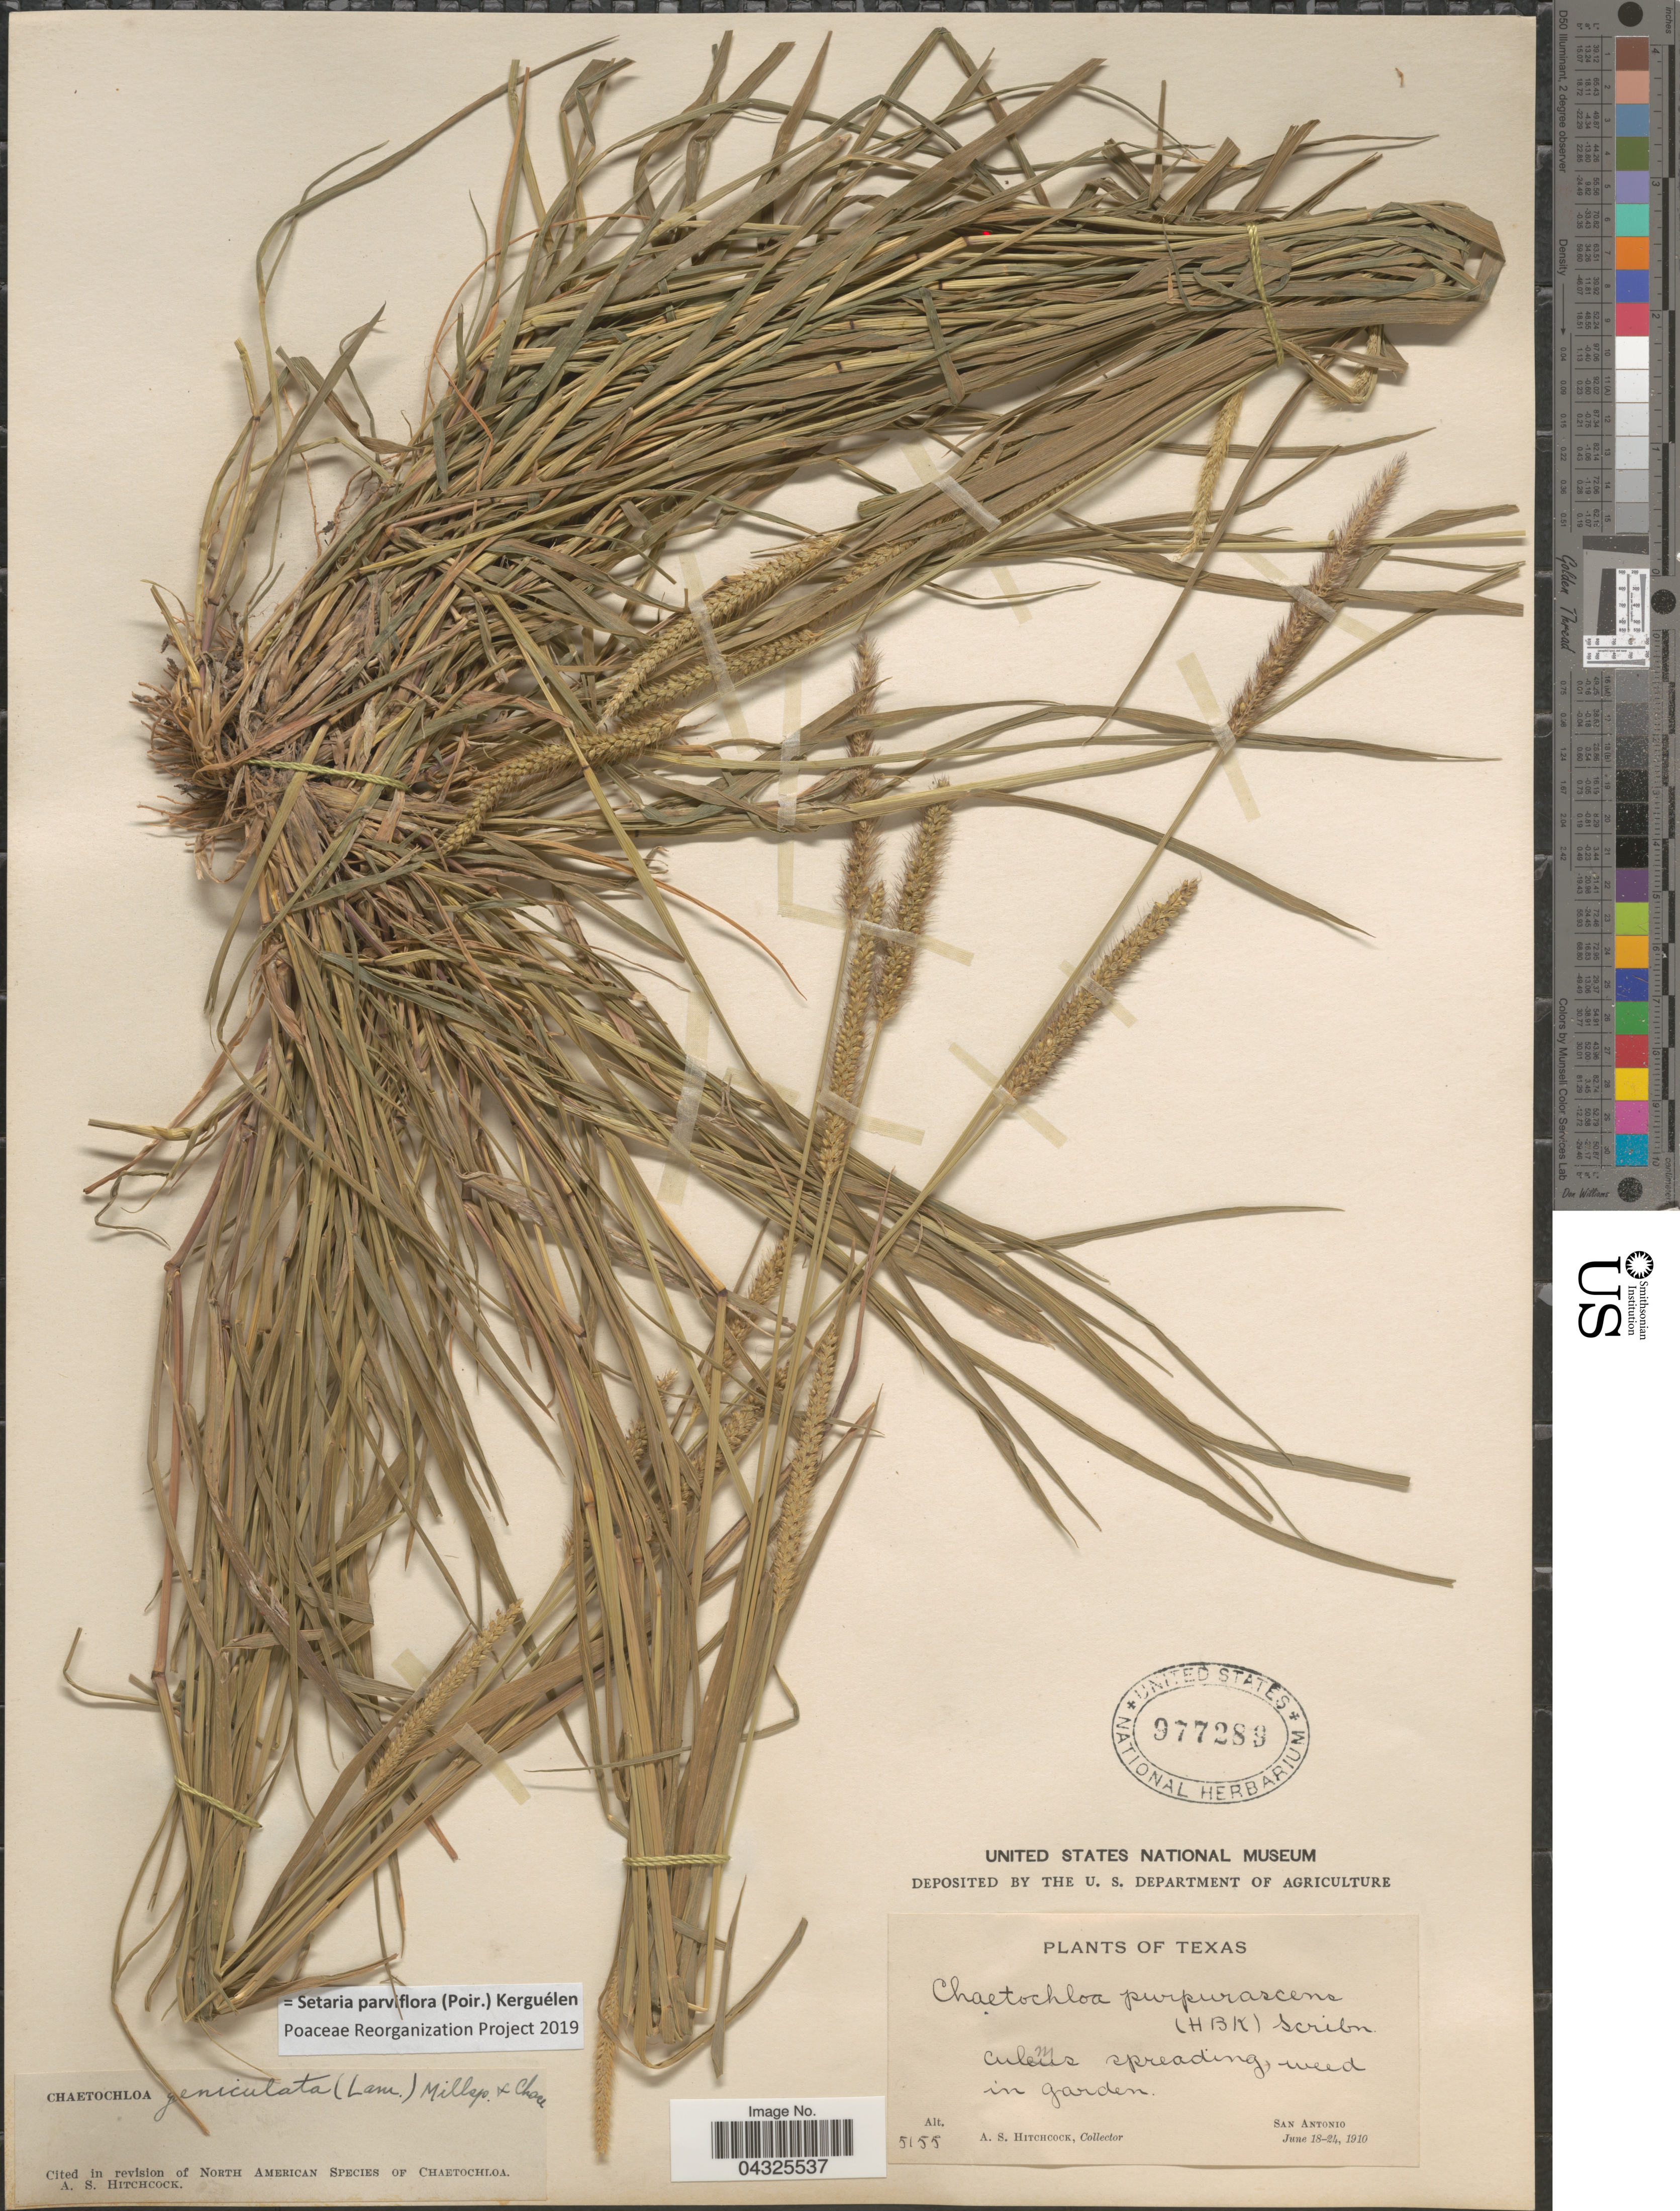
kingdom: Plantae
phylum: Tracheophyta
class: Liliopsida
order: Poales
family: Poaceae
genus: Setaria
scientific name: Setaria parviflora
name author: (Poir.) Kerguélen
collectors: A. S. Hitchcock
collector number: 5155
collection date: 1910-06-18/1910-06-24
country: United States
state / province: Texas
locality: San Antonio.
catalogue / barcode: US 977289